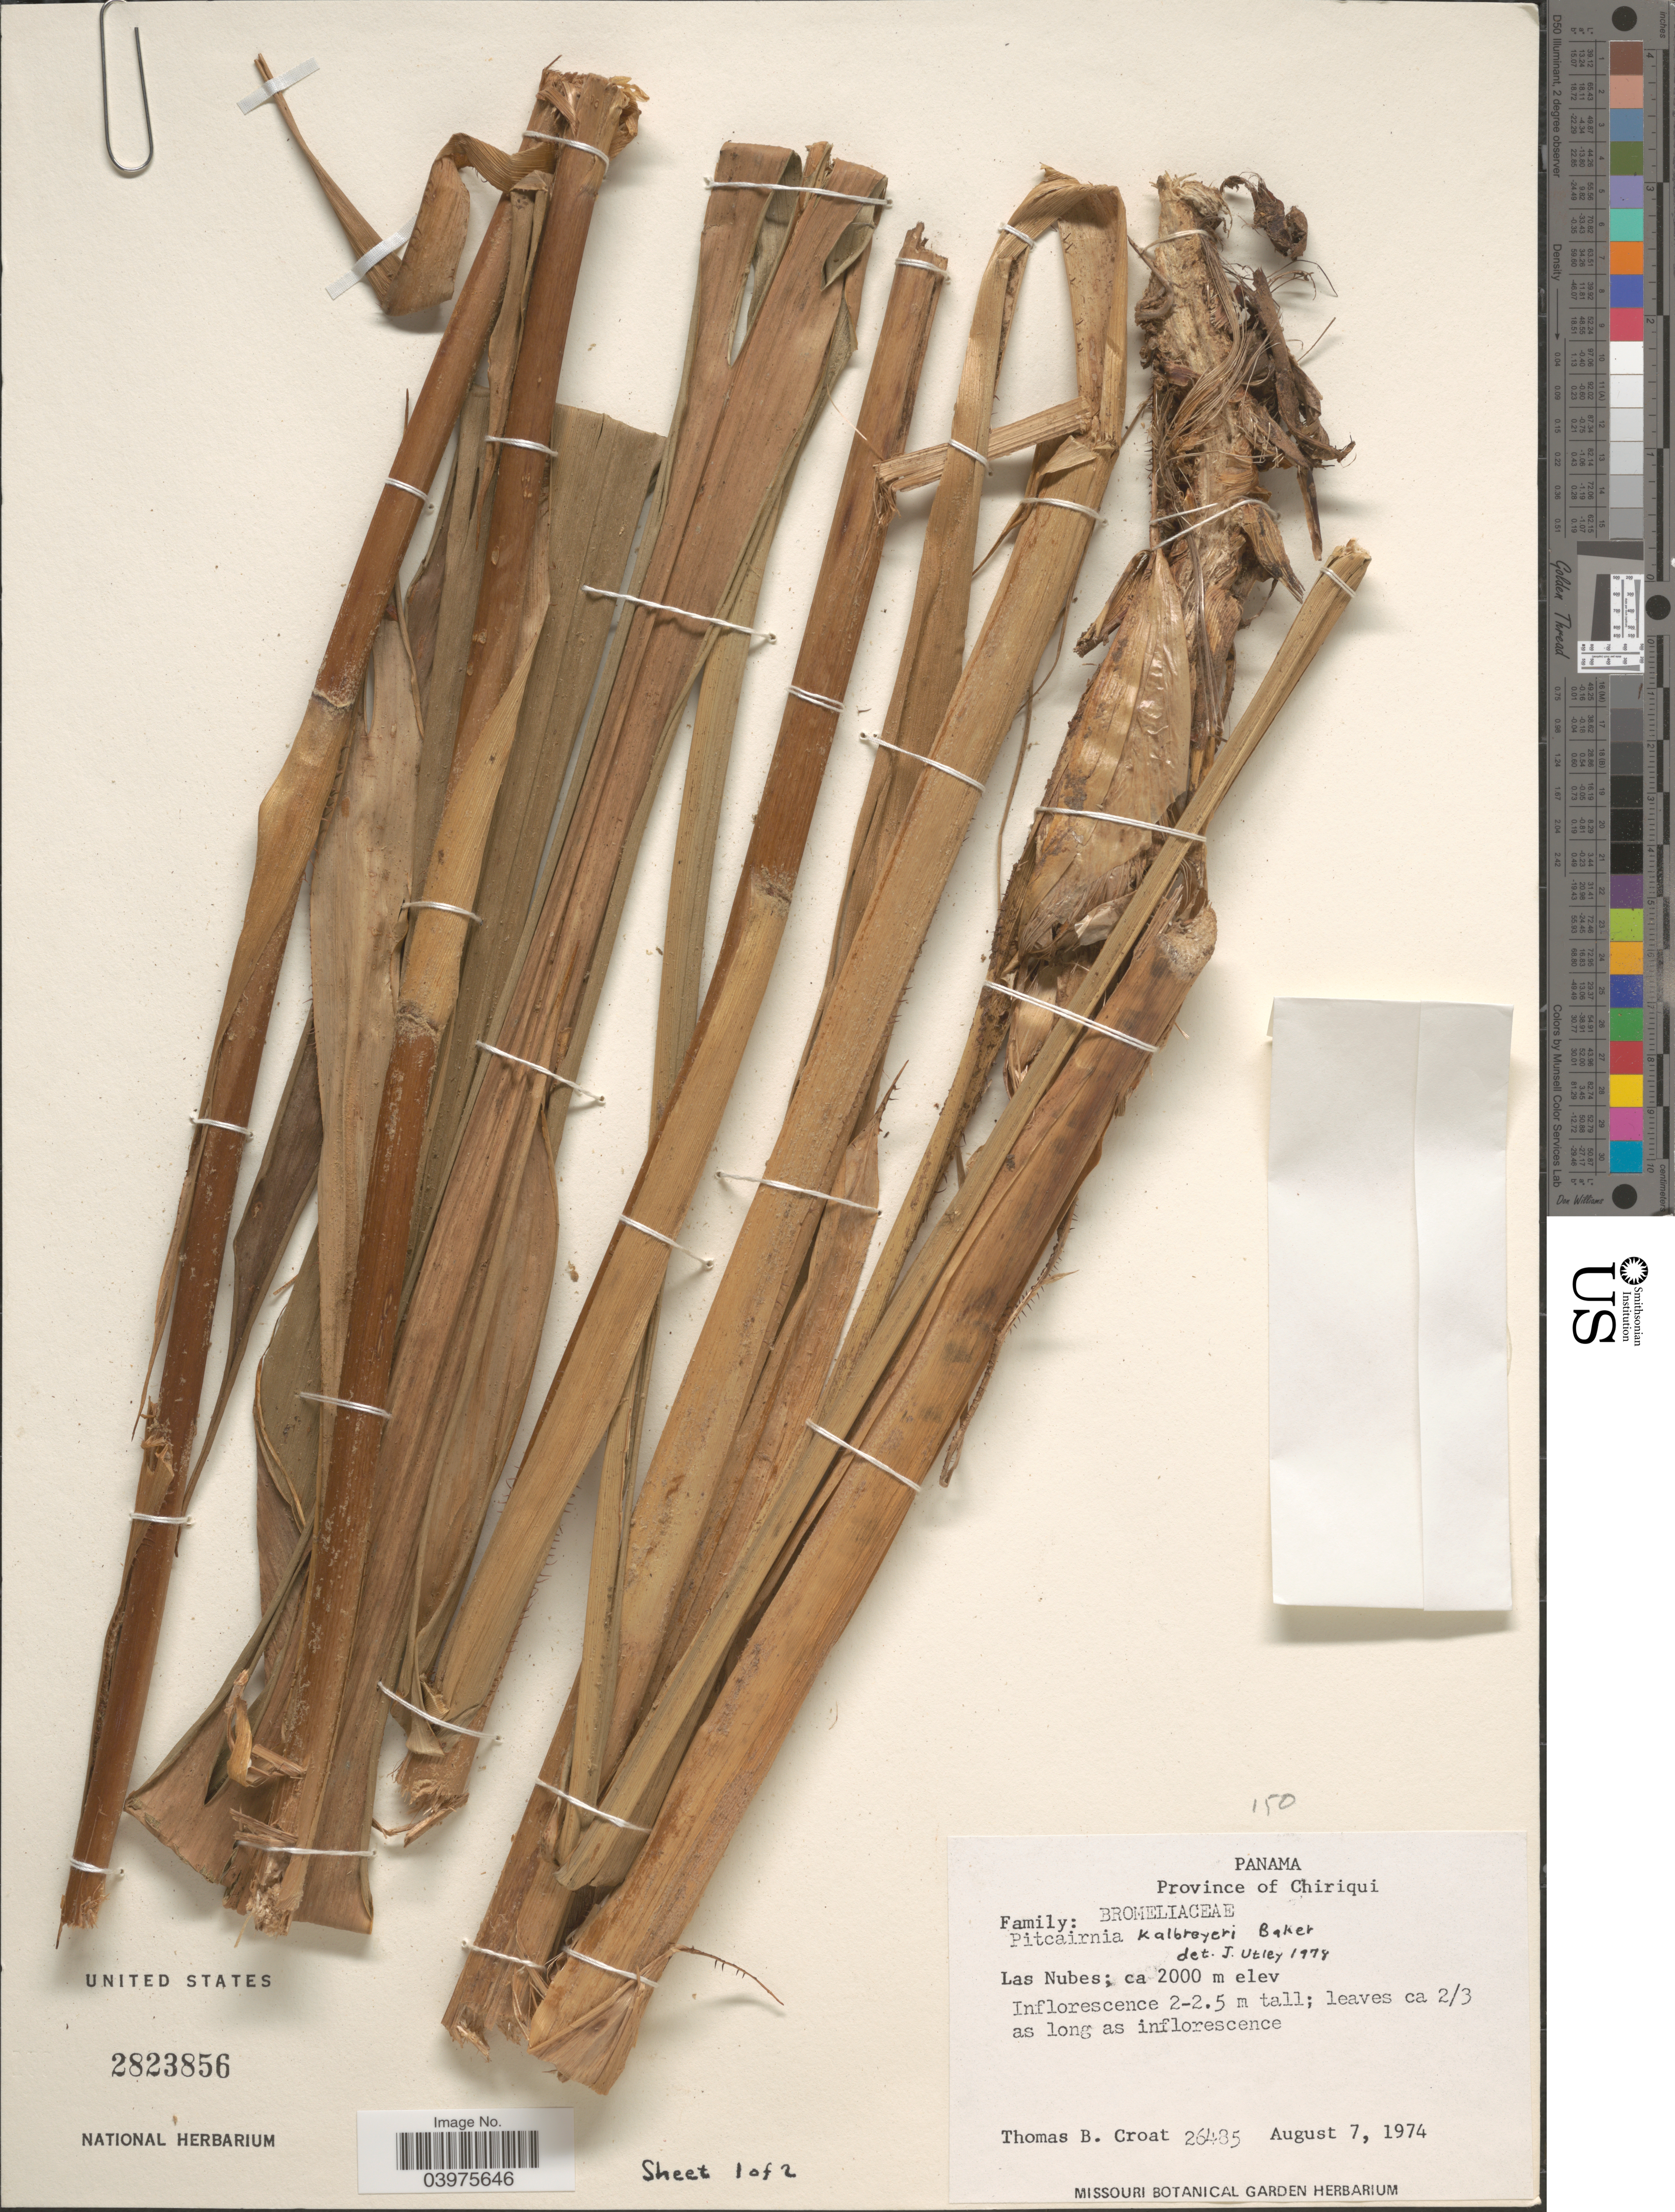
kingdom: Plantae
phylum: Tracheophyta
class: Liliopsida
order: Poales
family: Bromeliaceae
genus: Pitcairnia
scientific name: Pitcairnia kalbreyeri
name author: Baker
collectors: T. B. Croat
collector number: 26485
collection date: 1974-08-07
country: Panama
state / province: Chiriqui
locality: Las Nubes.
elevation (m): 2000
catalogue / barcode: US 2823856